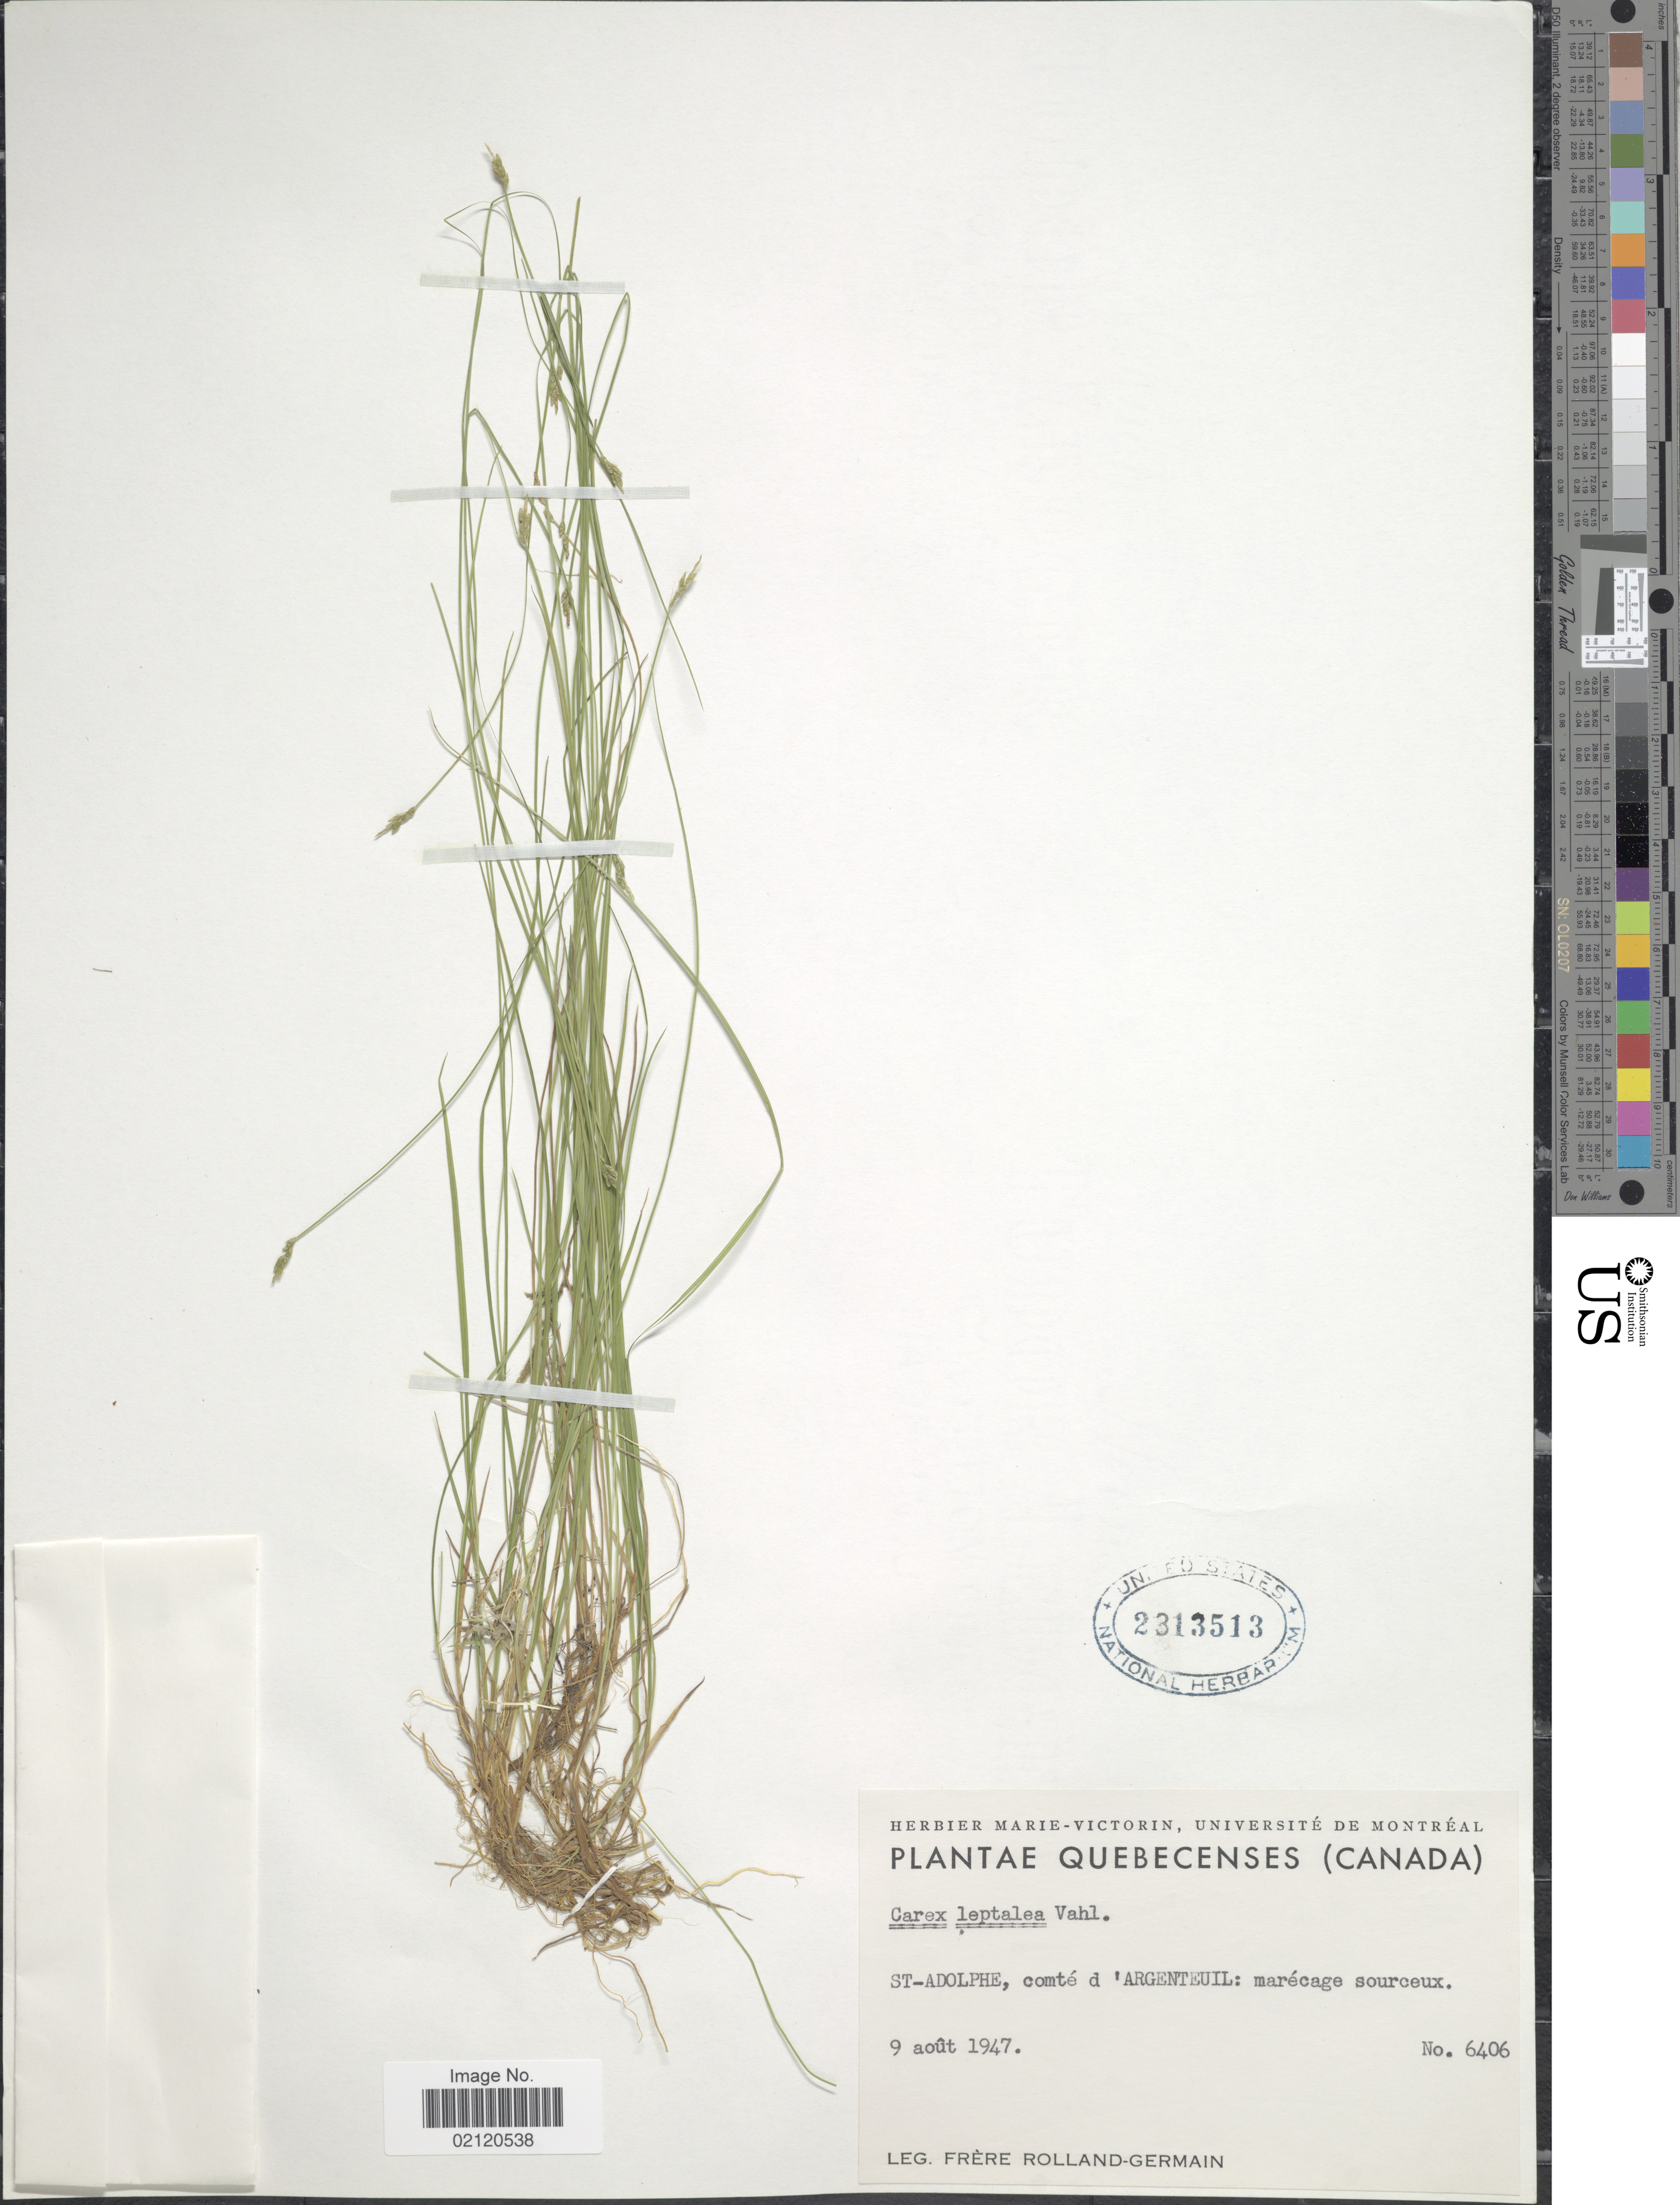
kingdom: Plantae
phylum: Tracheophyta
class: Liliopsida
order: Poales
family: Cyperaceae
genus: Carex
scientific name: Carex leptalea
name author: Wahlenb.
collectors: Rolland-Germain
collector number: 6406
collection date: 1947-08-09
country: Canada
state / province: Quebec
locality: St.-Adolphe, comte d'Argenteuil: marecage sourceux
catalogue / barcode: US 2313513